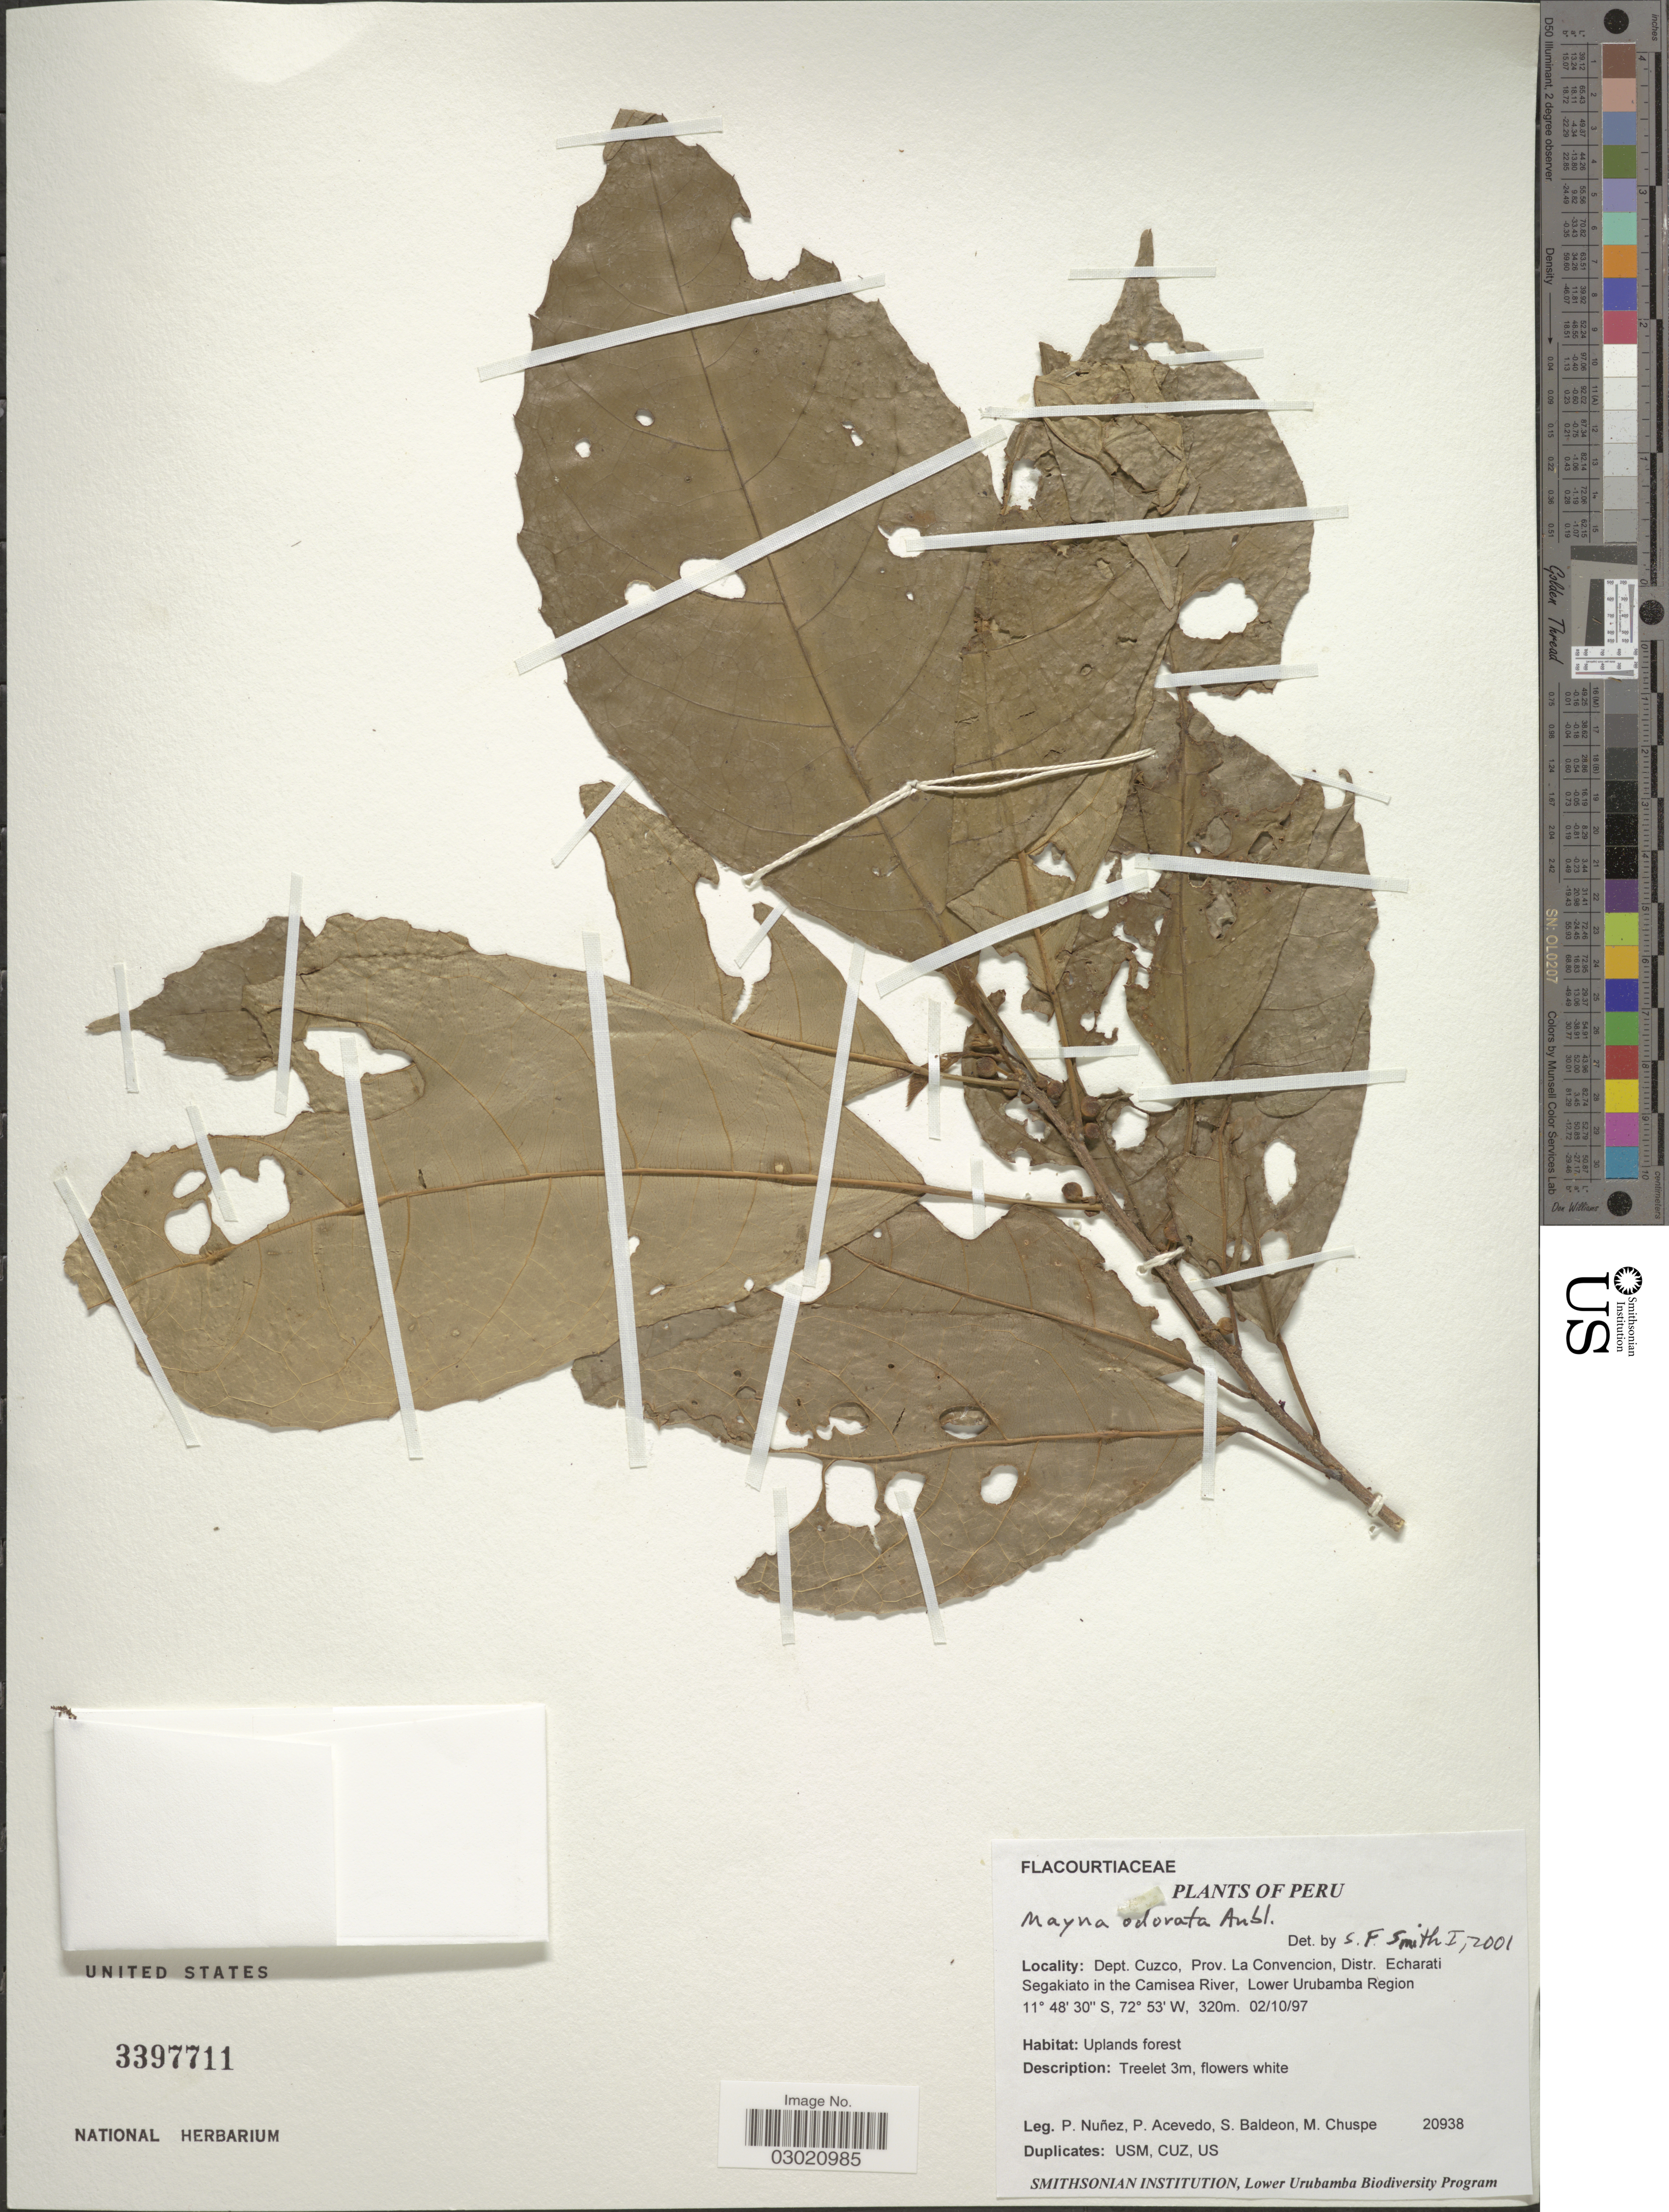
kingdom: Plantae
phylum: Tracheophyta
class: Magnoliopsida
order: Malpighiales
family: Achariaceae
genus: Mayna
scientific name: Mayna odorata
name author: Aubl.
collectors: P. Nuñez V., P. Acevedo-Rodr., S. Baldeon & M. Chuspe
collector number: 20938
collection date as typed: Transcribed d/m/y: 2/10/97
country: Peru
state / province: Cusco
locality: Dept. Cuzco, Prov. La Convencion, Distr. Echarati Segakiato in the Camisea River, Lower Urubamba Region.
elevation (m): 320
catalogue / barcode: US 3397711